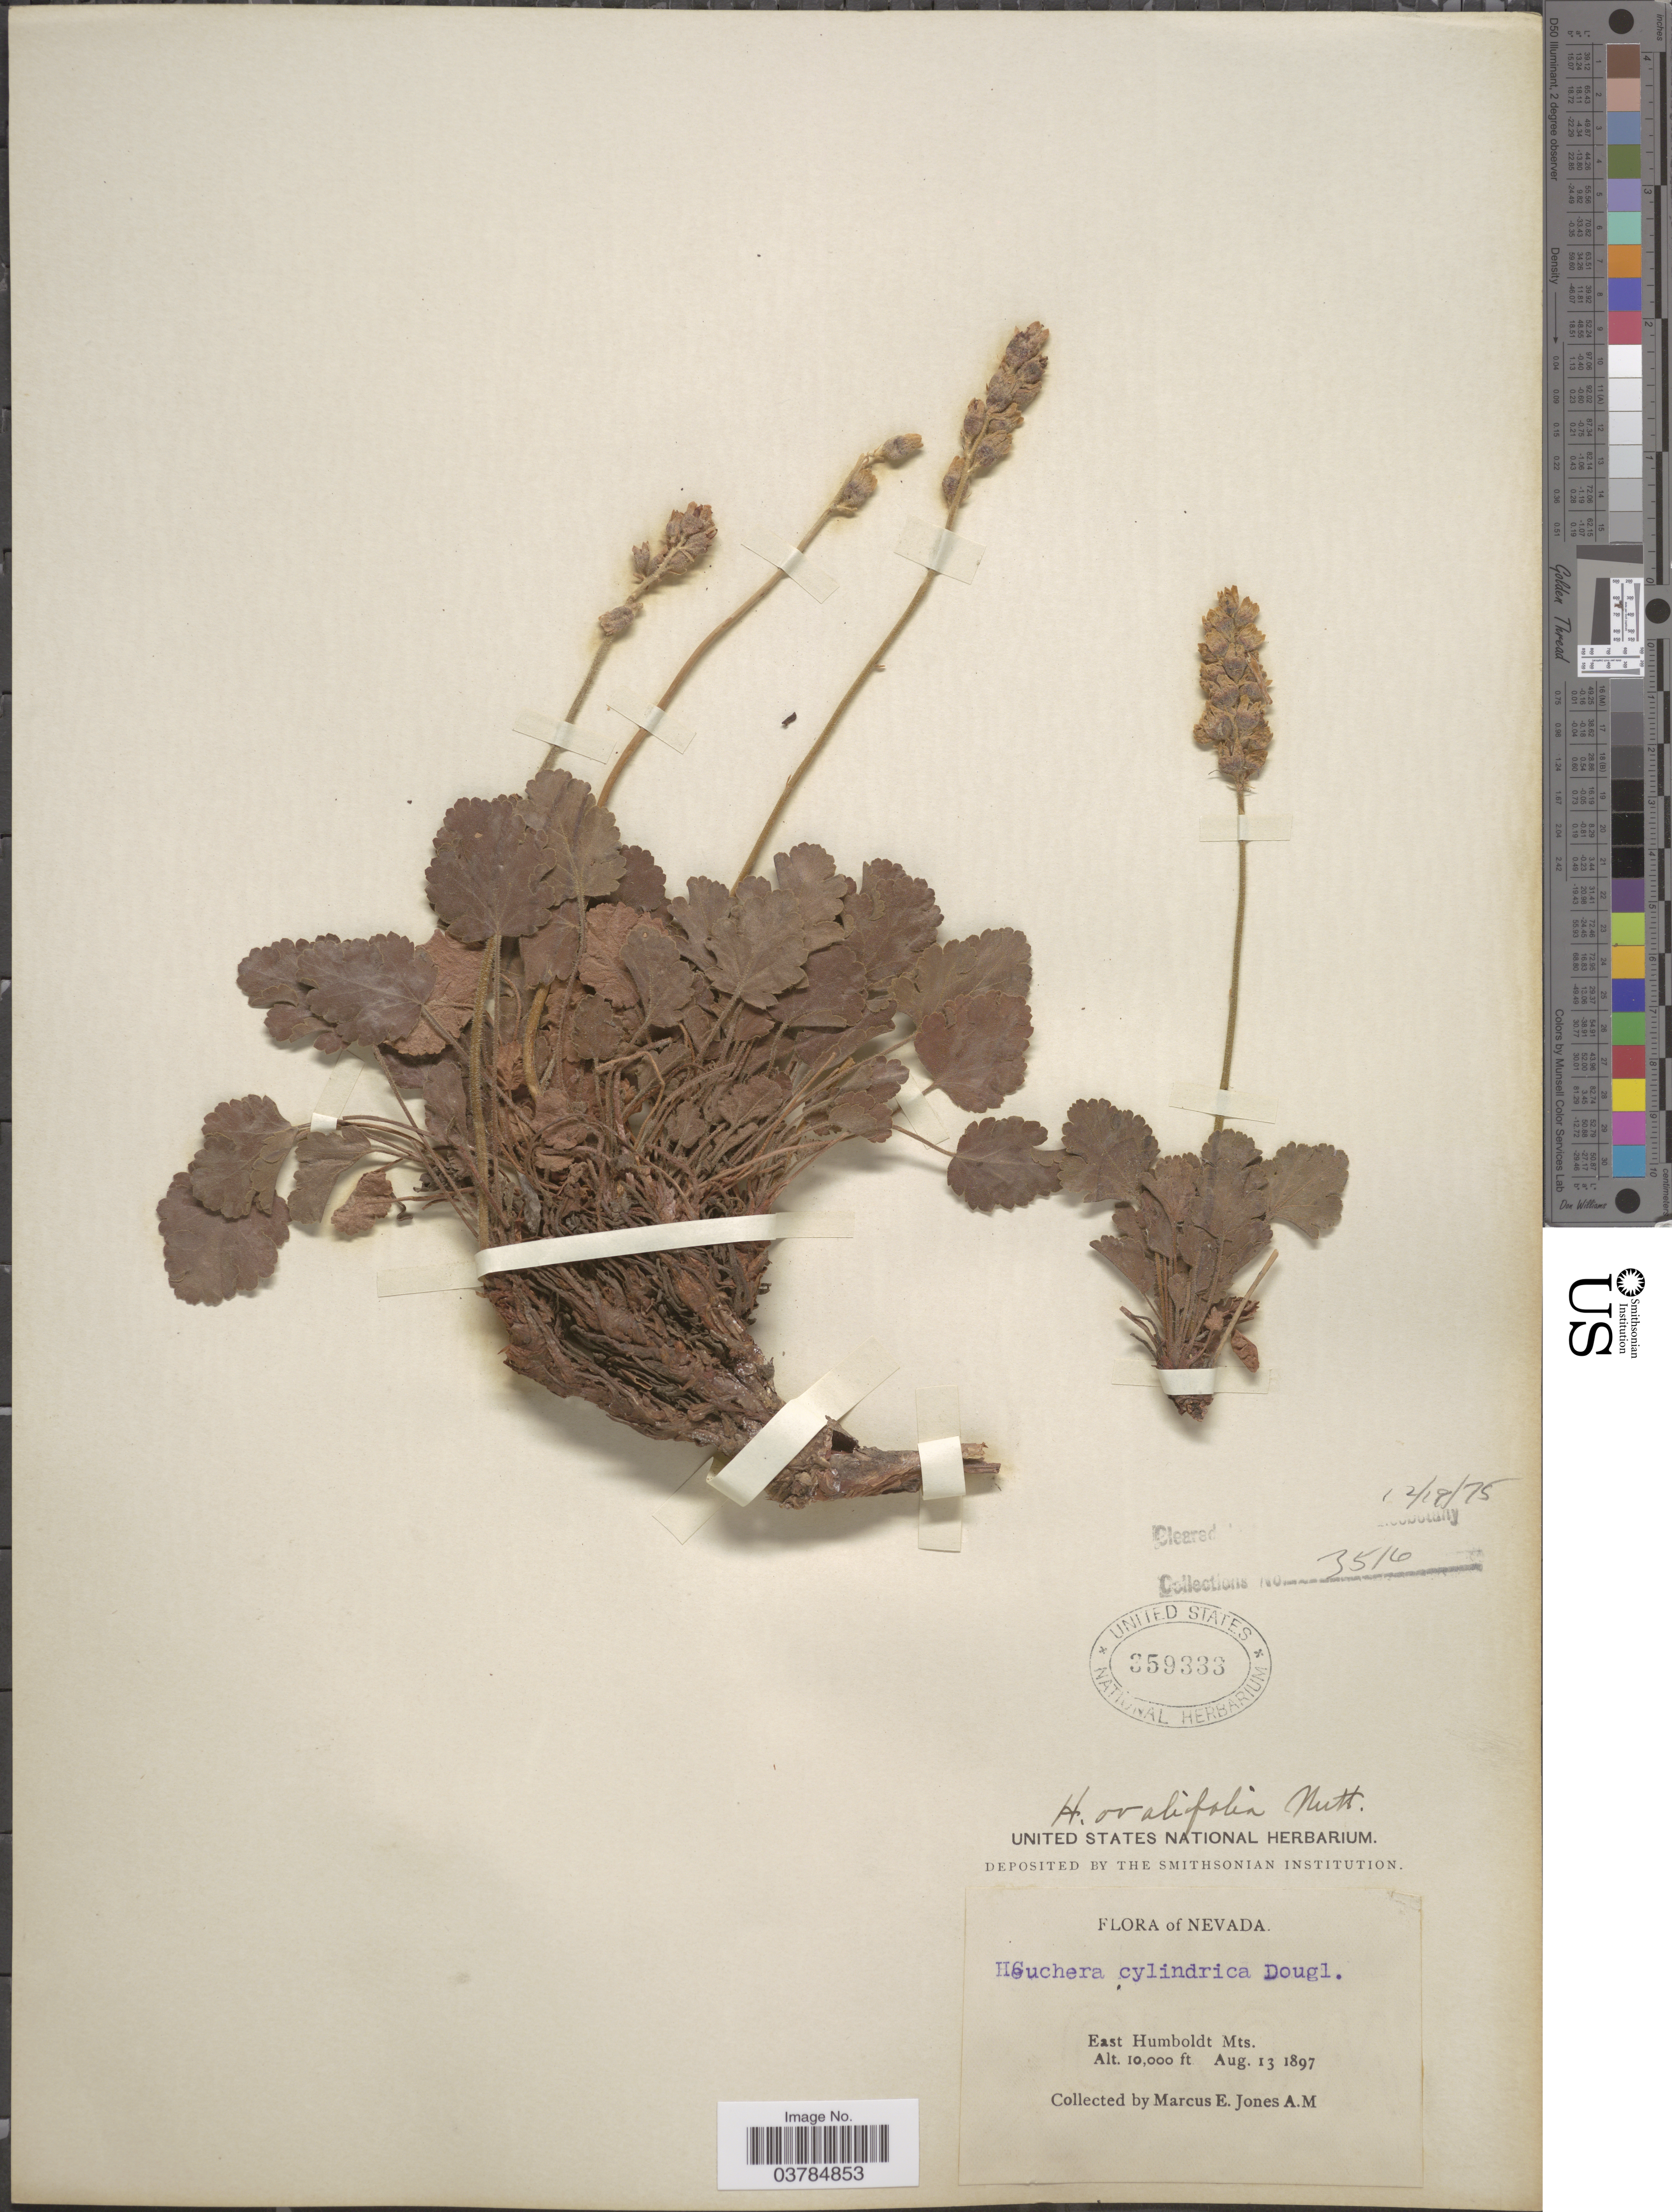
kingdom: Plantae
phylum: Tracheophyta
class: Magnoliopsida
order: Saxifragales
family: Saxifragaceae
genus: Heuchera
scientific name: Heuchera ovalifolia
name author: Torr. & A. Gray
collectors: M. E. Jones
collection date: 1897-08-13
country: United States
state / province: Nevada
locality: East Humboldt Mts.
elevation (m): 3048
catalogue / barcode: US 359333